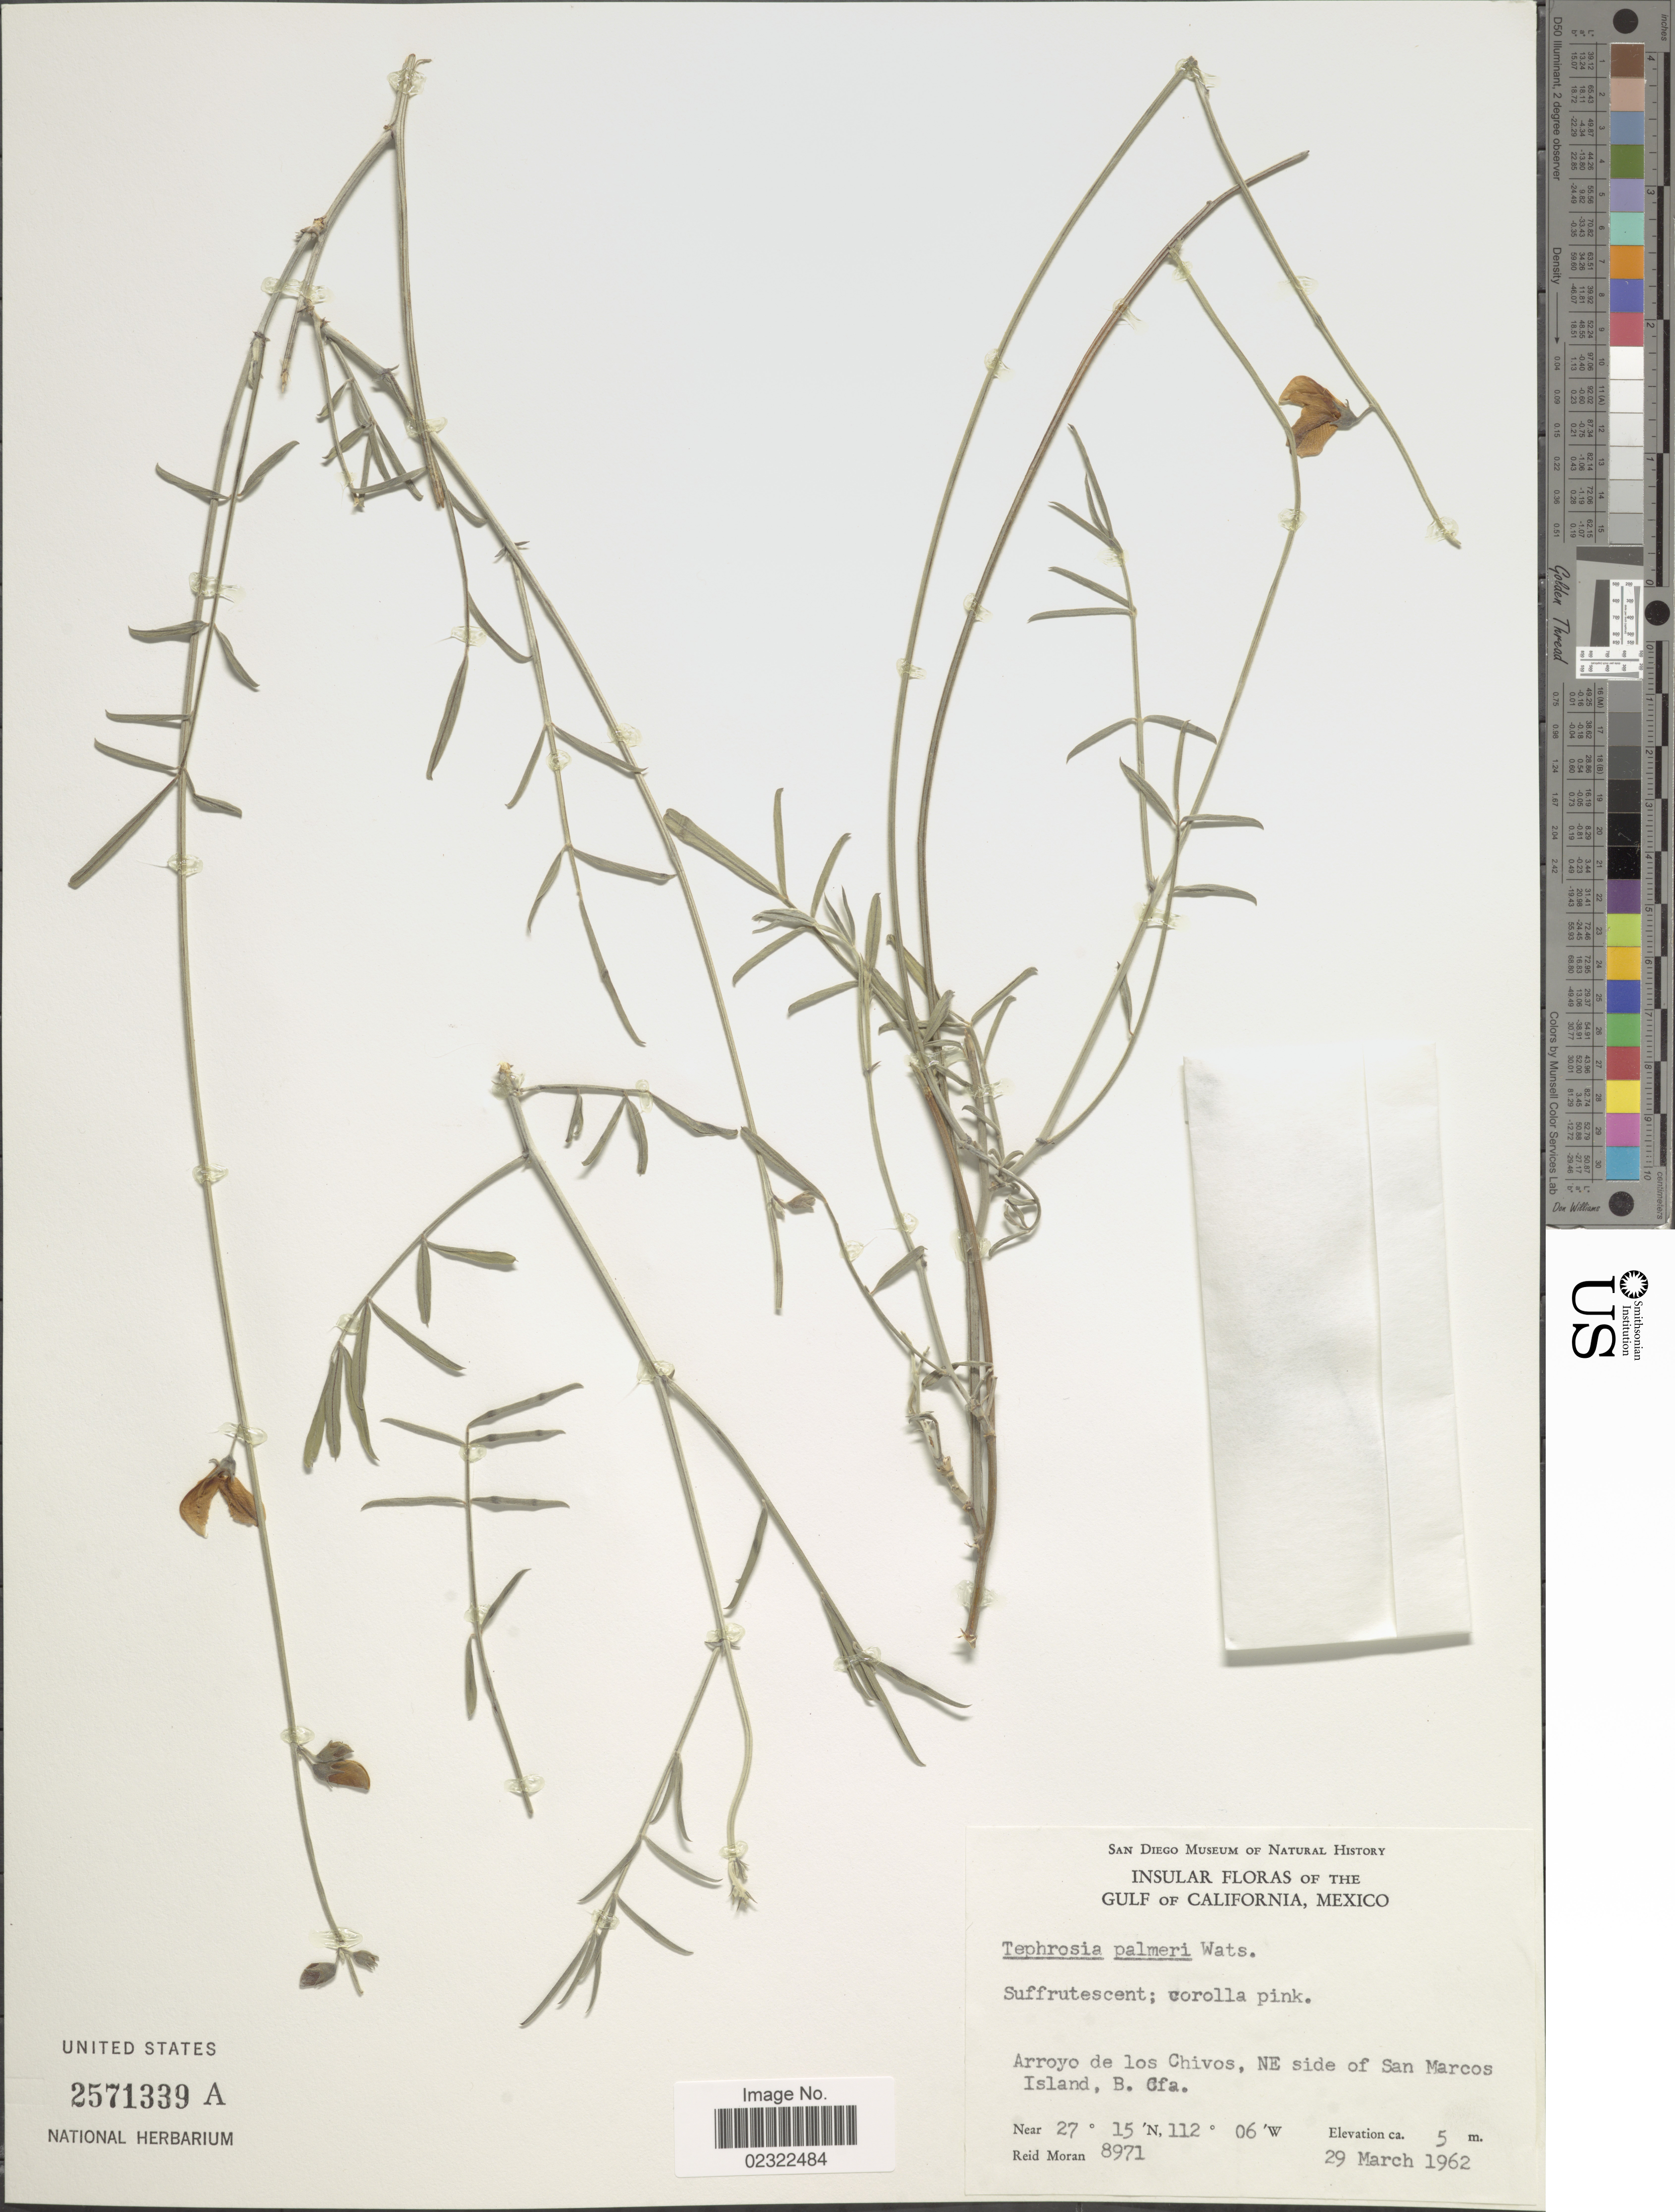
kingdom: Plantae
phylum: Tracheophyta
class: Magnoliopsida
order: Fabales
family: Fabaceae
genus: Tephrosia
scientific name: Tephrosia palmeri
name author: S. Watson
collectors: R. V. Moran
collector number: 8971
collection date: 1962-03-29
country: Mexico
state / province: Baja California Sur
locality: Gulf of California, Arroyo de los Chivos, NE side of San Marcos Island, B. Cfa.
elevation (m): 5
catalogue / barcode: US 2571339A